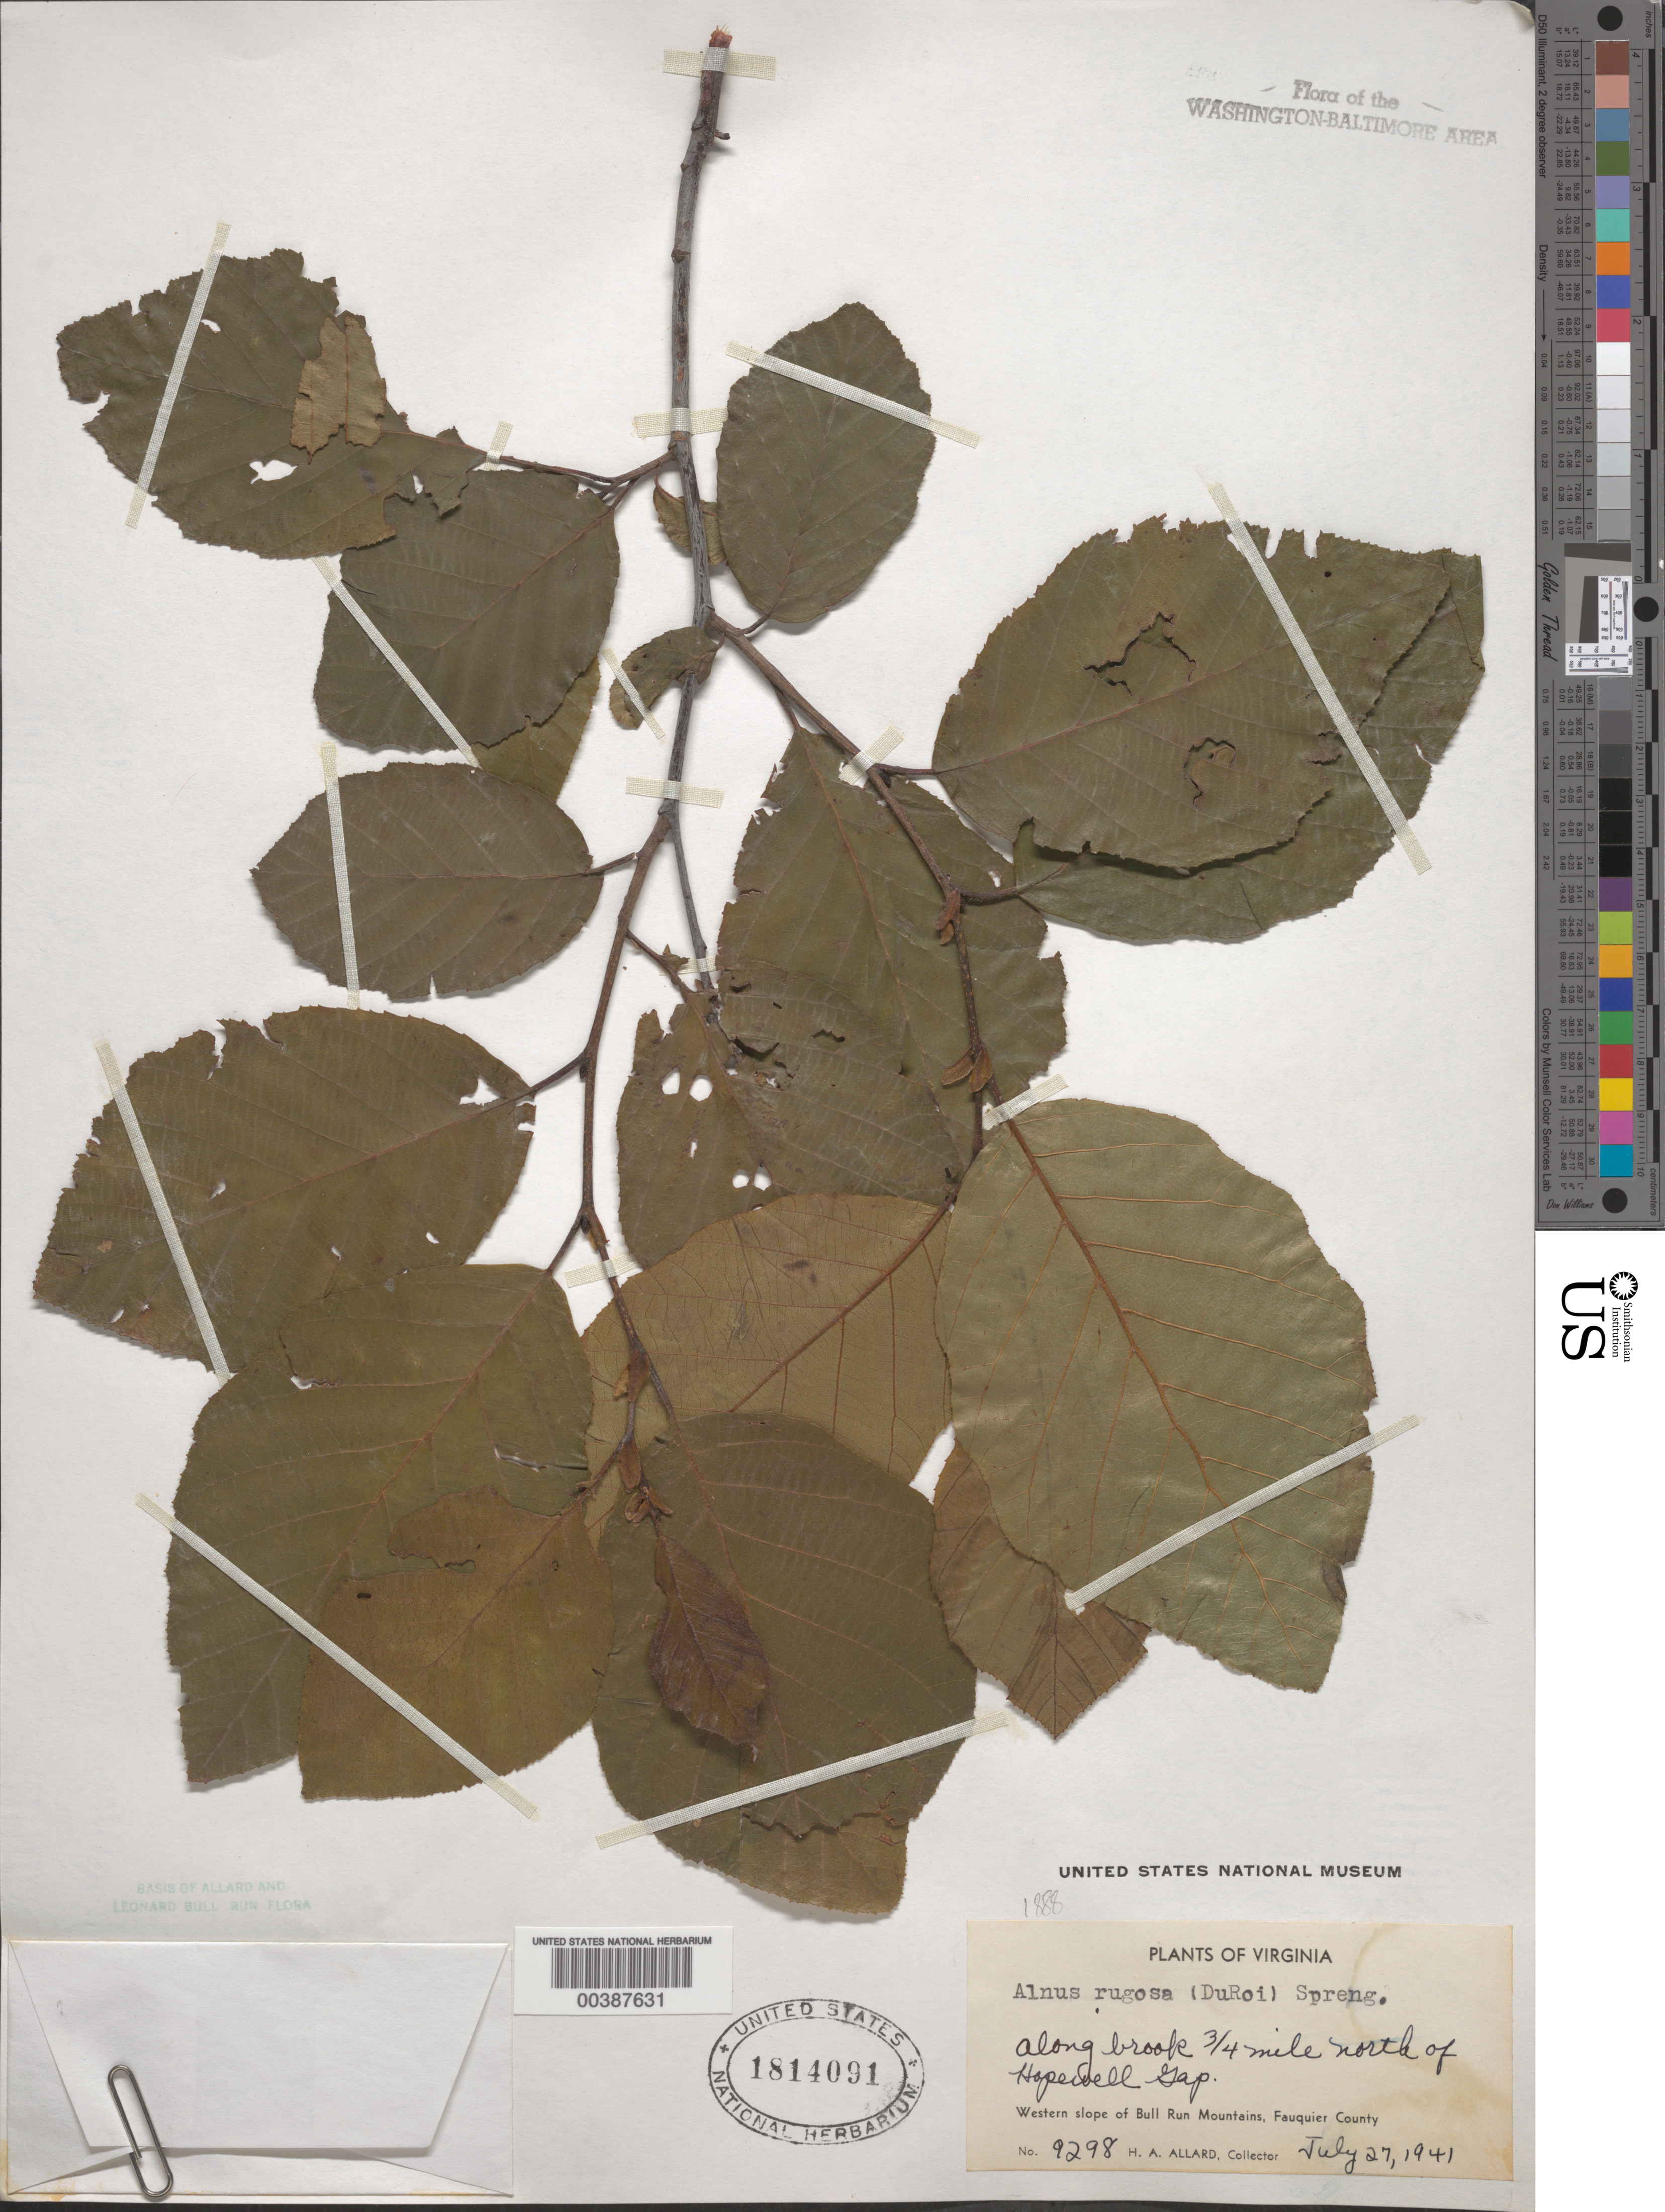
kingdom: Plantae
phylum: Tracheophyta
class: Magnoliopsida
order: Fagales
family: Betulaceae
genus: Alnus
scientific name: Alnus serrulata var. vulgaris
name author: Fernald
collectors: H. A. Allard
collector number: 9298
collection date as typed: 27 Jul 1941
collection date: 1941-07-27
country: United States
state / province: Virginia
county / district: Fauquier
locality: North of Hopewell Gap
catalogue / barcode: US 1814091